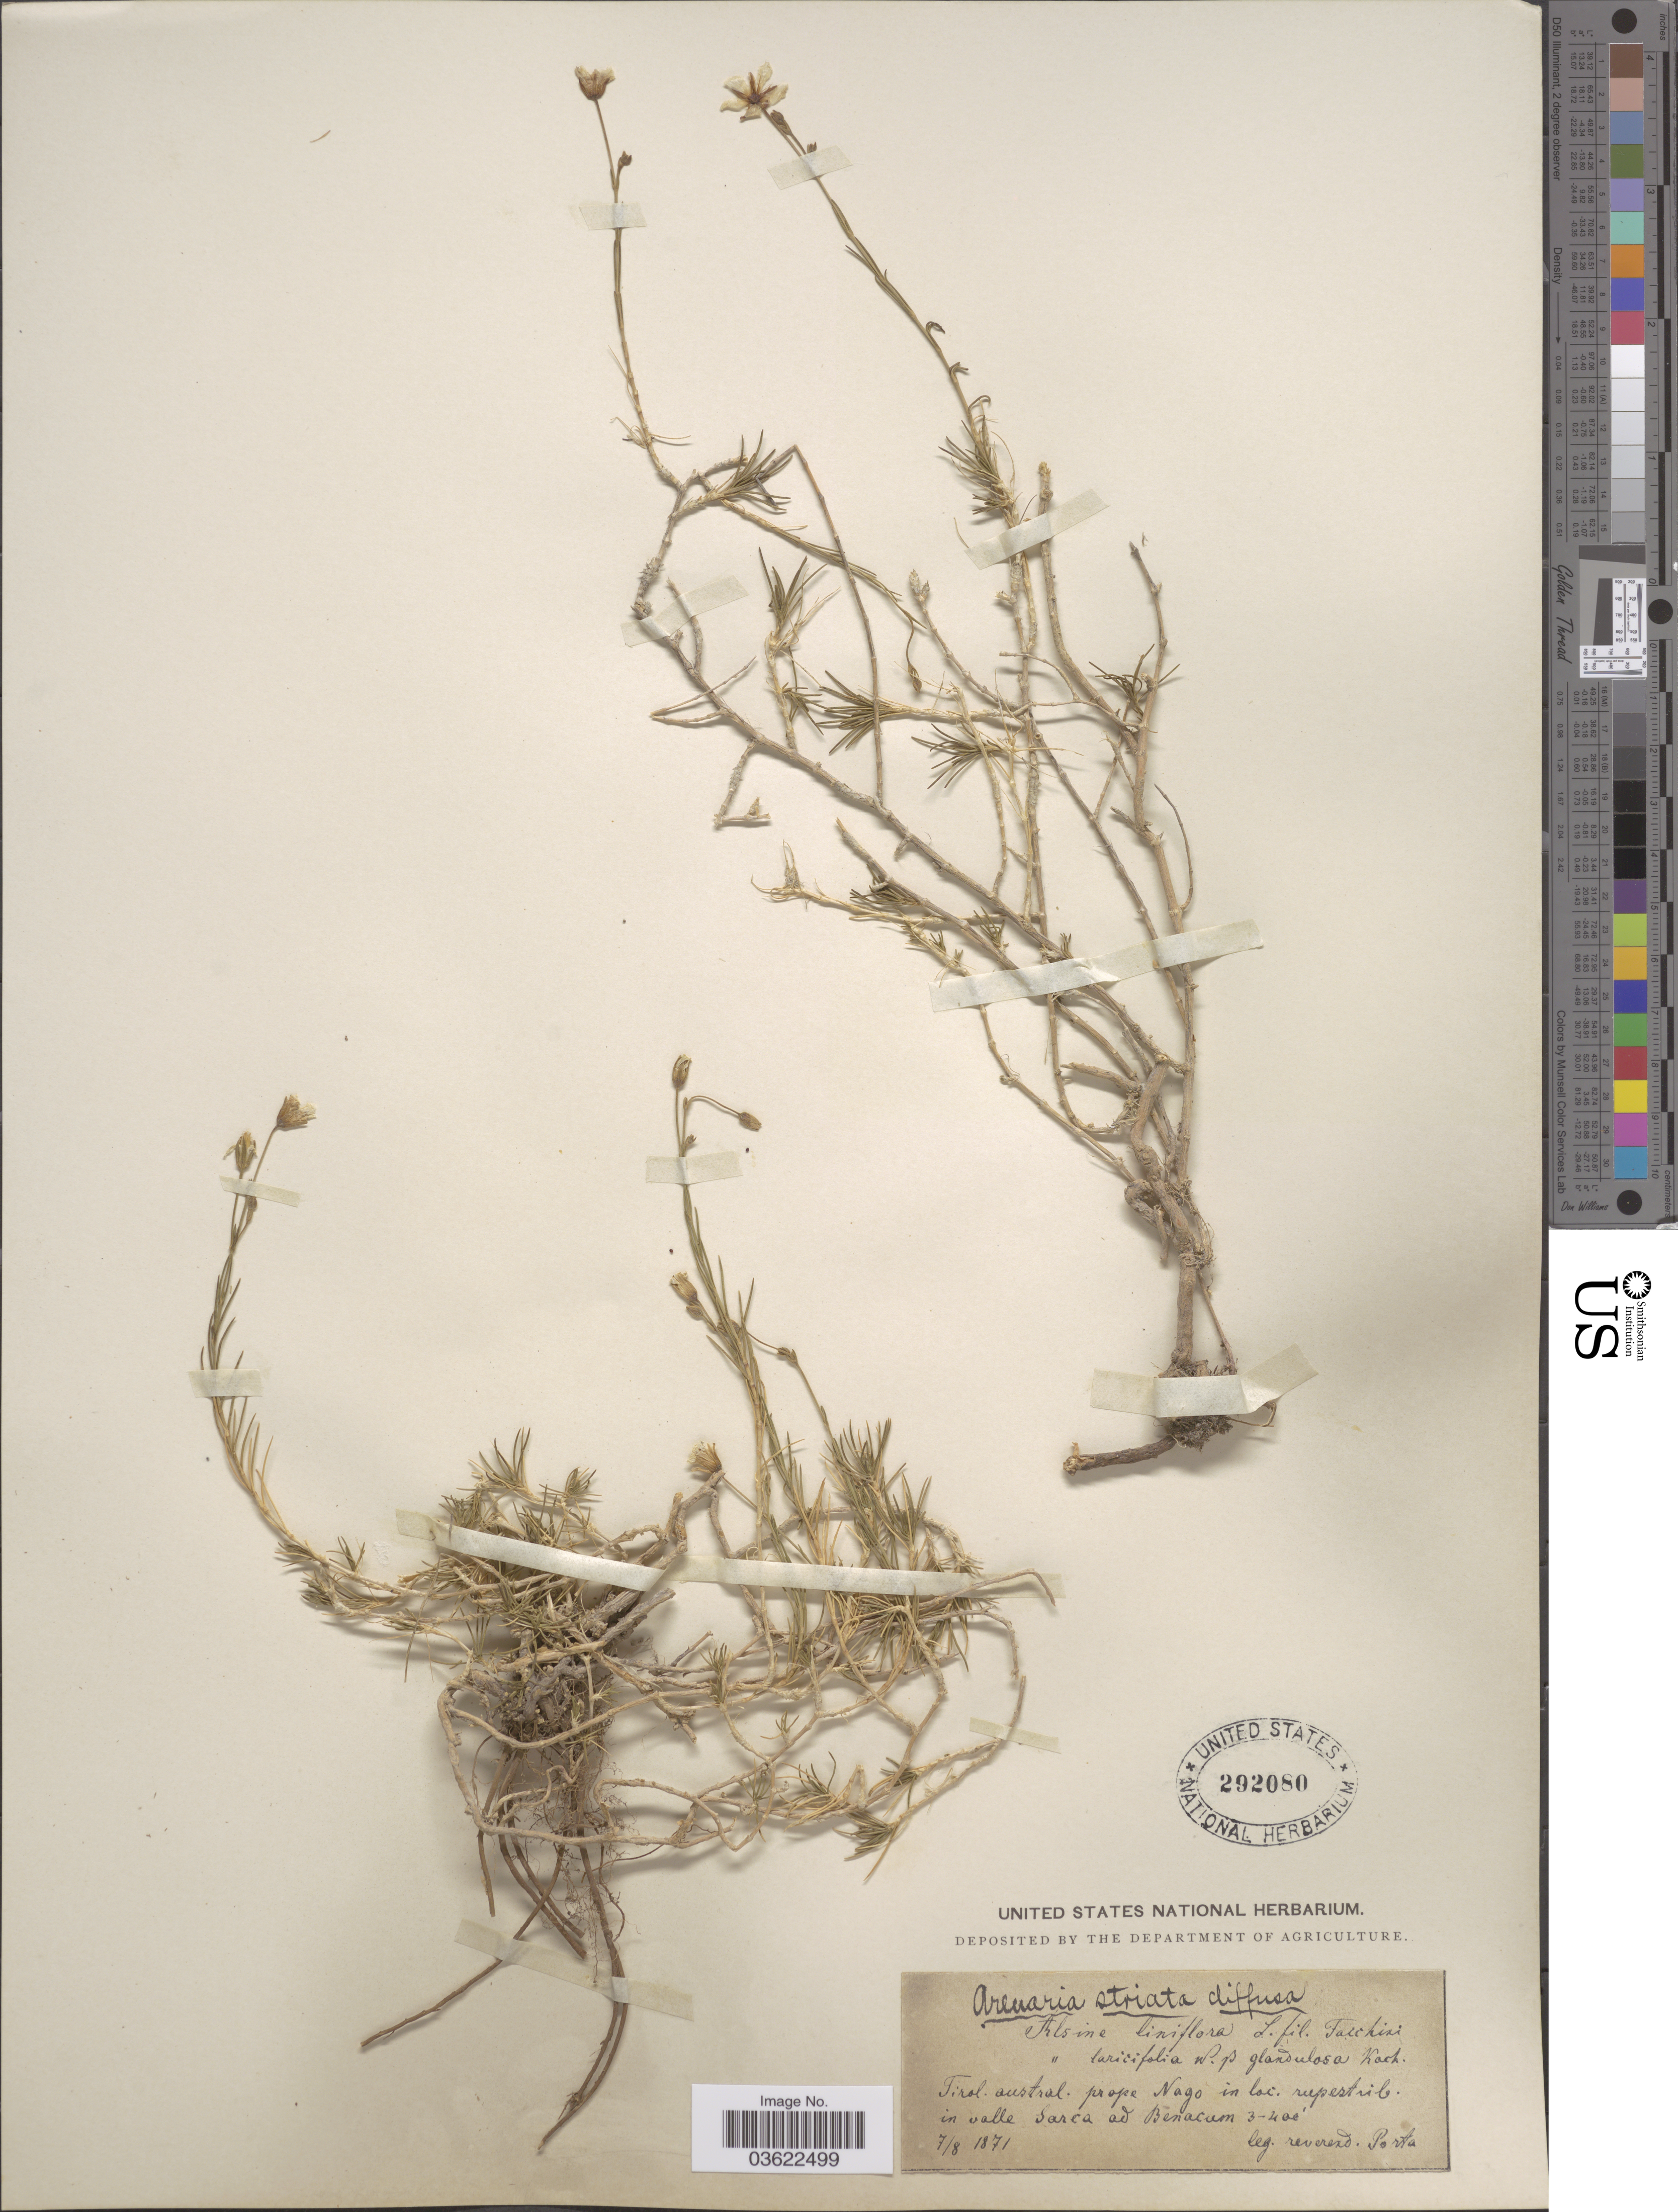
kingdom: Plantae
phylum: Tracheophyta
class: Magnoliopsida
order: Caryophyllales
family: Caryophyllaceae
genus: Cherleria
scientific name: Cherleria laricifolia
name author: (L.) Iamonico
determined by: Strong, Mark T., (BOT), Smithsonian Institution - National Museum of Natural History (UNITED STATES)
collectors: Porta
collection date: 1871-08-07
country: Italy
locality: Tirol. austral. prope Nago in loc. rupestrib. in valle Sarca ad Benacum.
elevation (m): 91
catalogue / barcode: US 292080